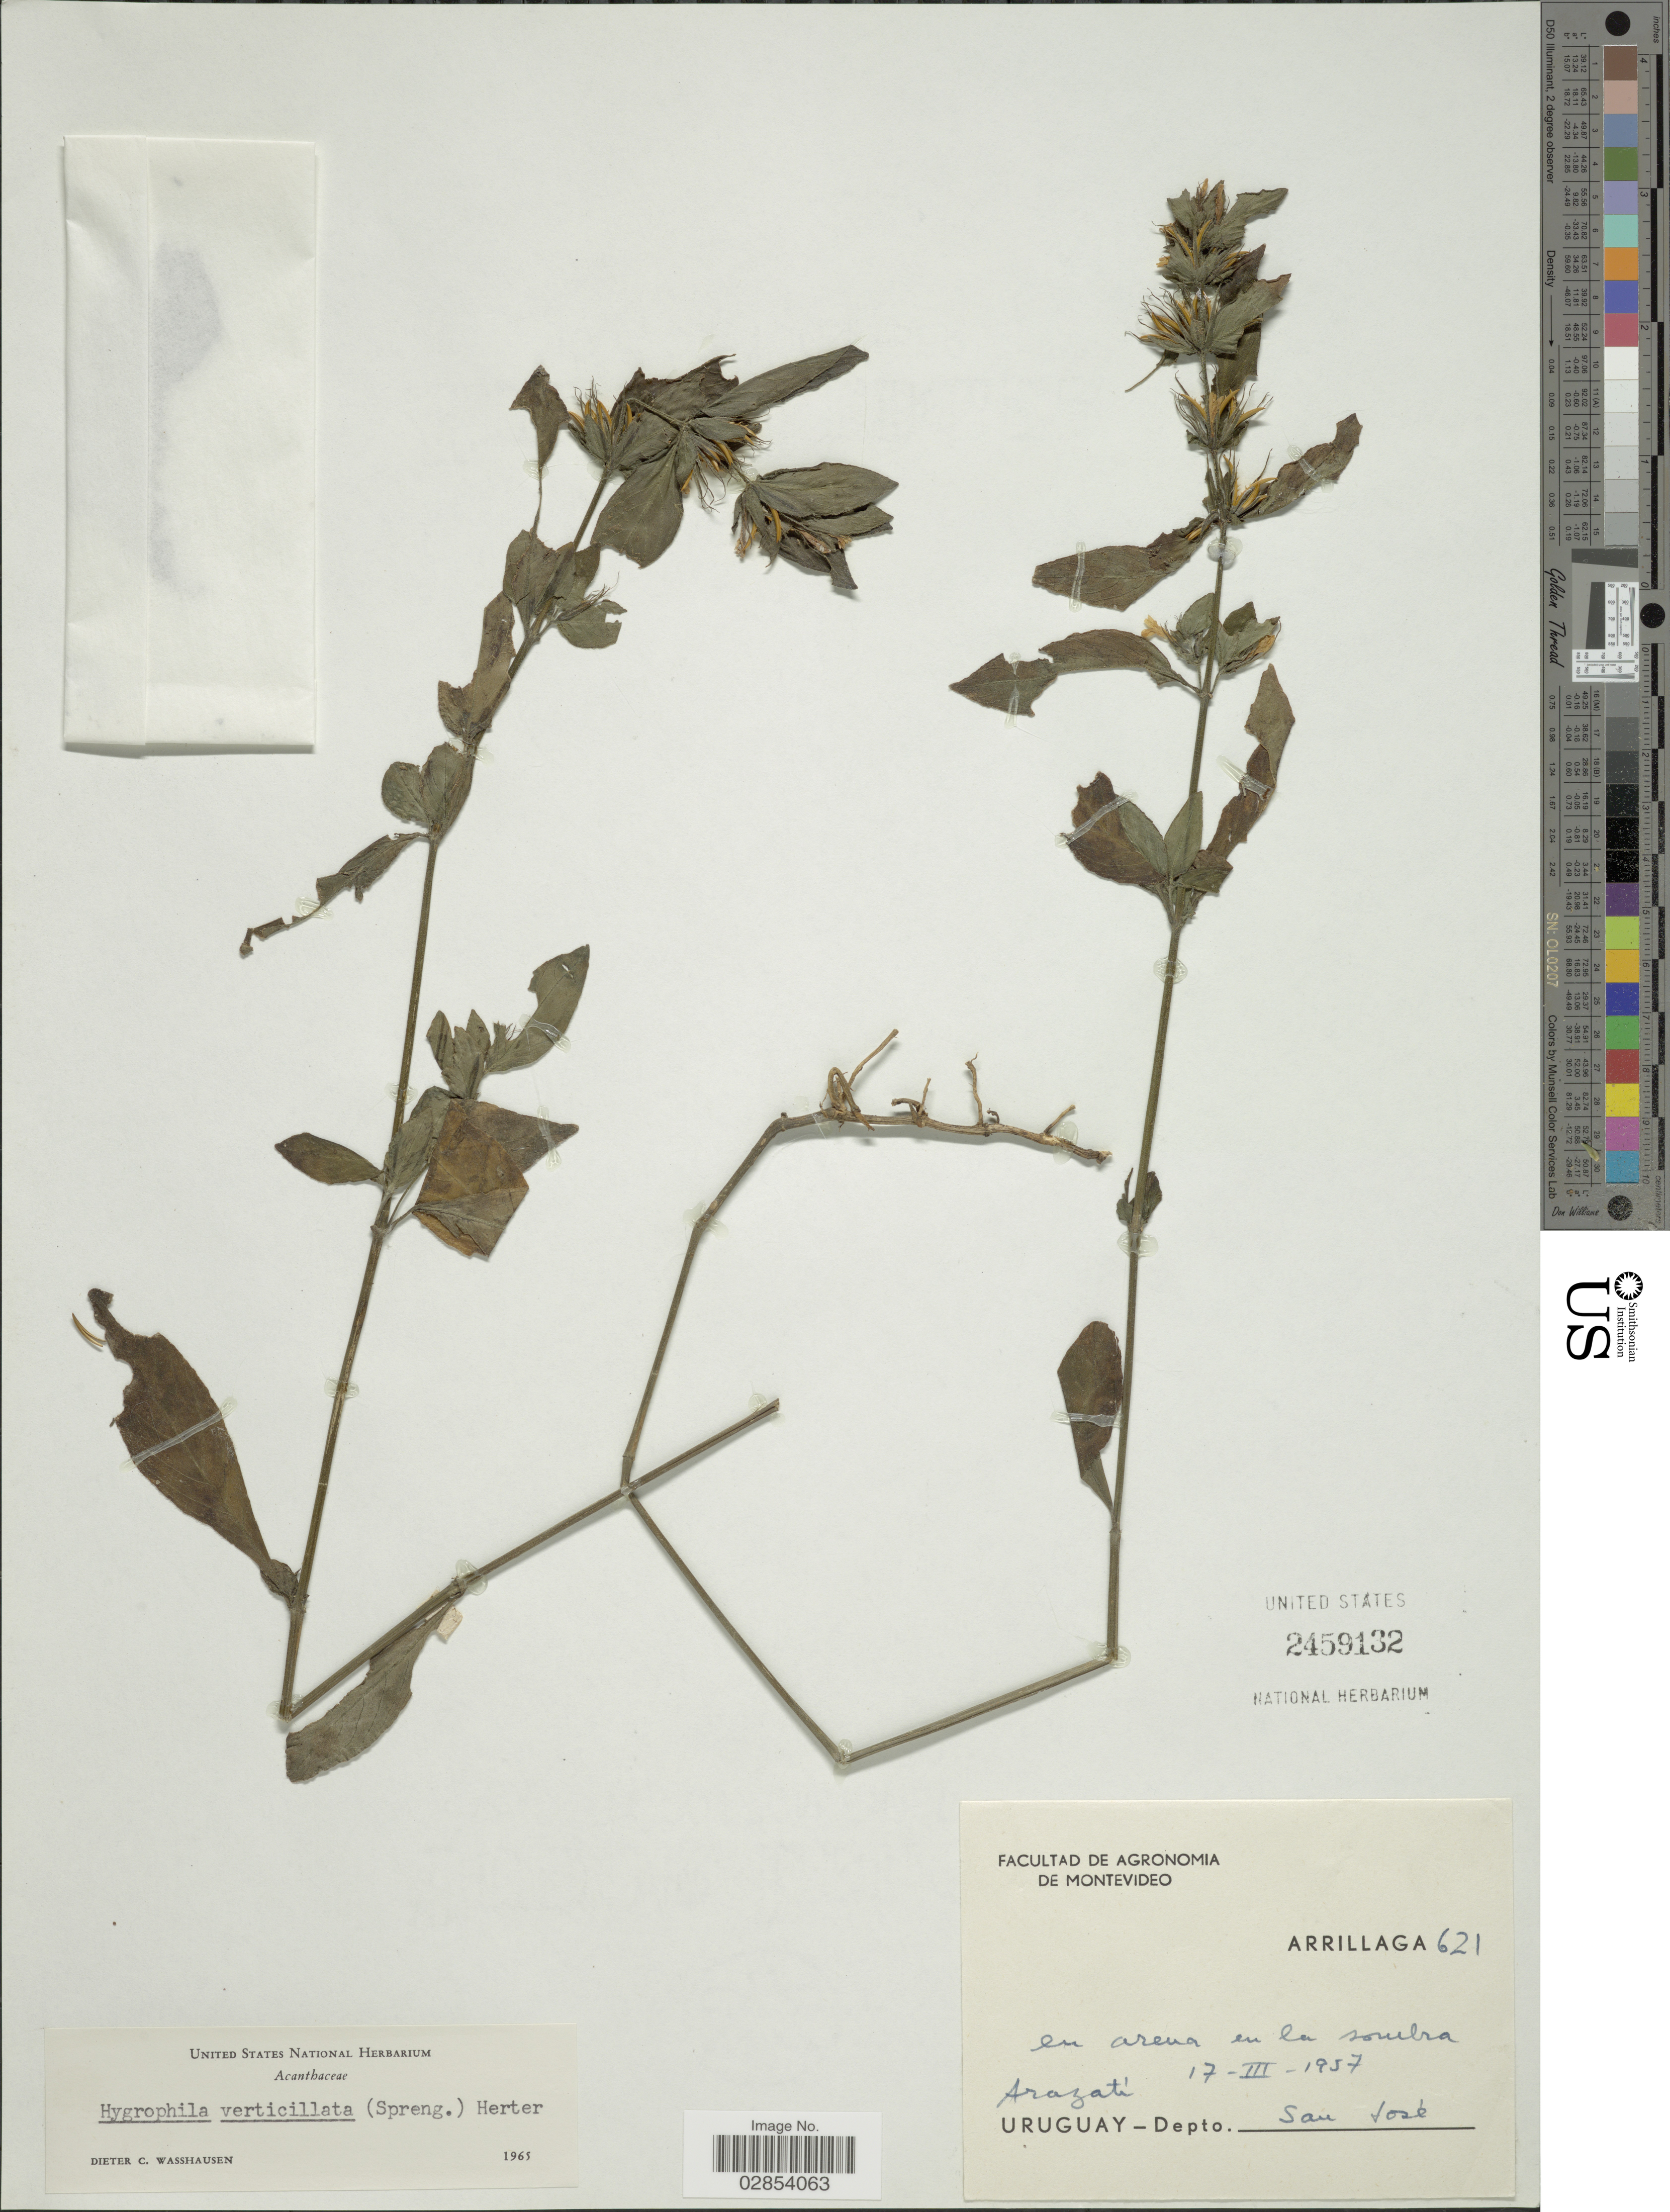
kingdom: Plantae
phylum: Tracheophyta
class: Magnoliopsida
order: Lamiales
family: Acanthaceae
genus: Hygrophila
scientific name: Hygrophila costata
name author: Nees & T. Nees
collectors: Arrillaga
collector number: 621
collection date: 1957-03-17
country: Uruguay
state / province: San Jose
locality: En arena en la sombra Arazatí, Depto. San José.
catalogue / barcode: US 2459132